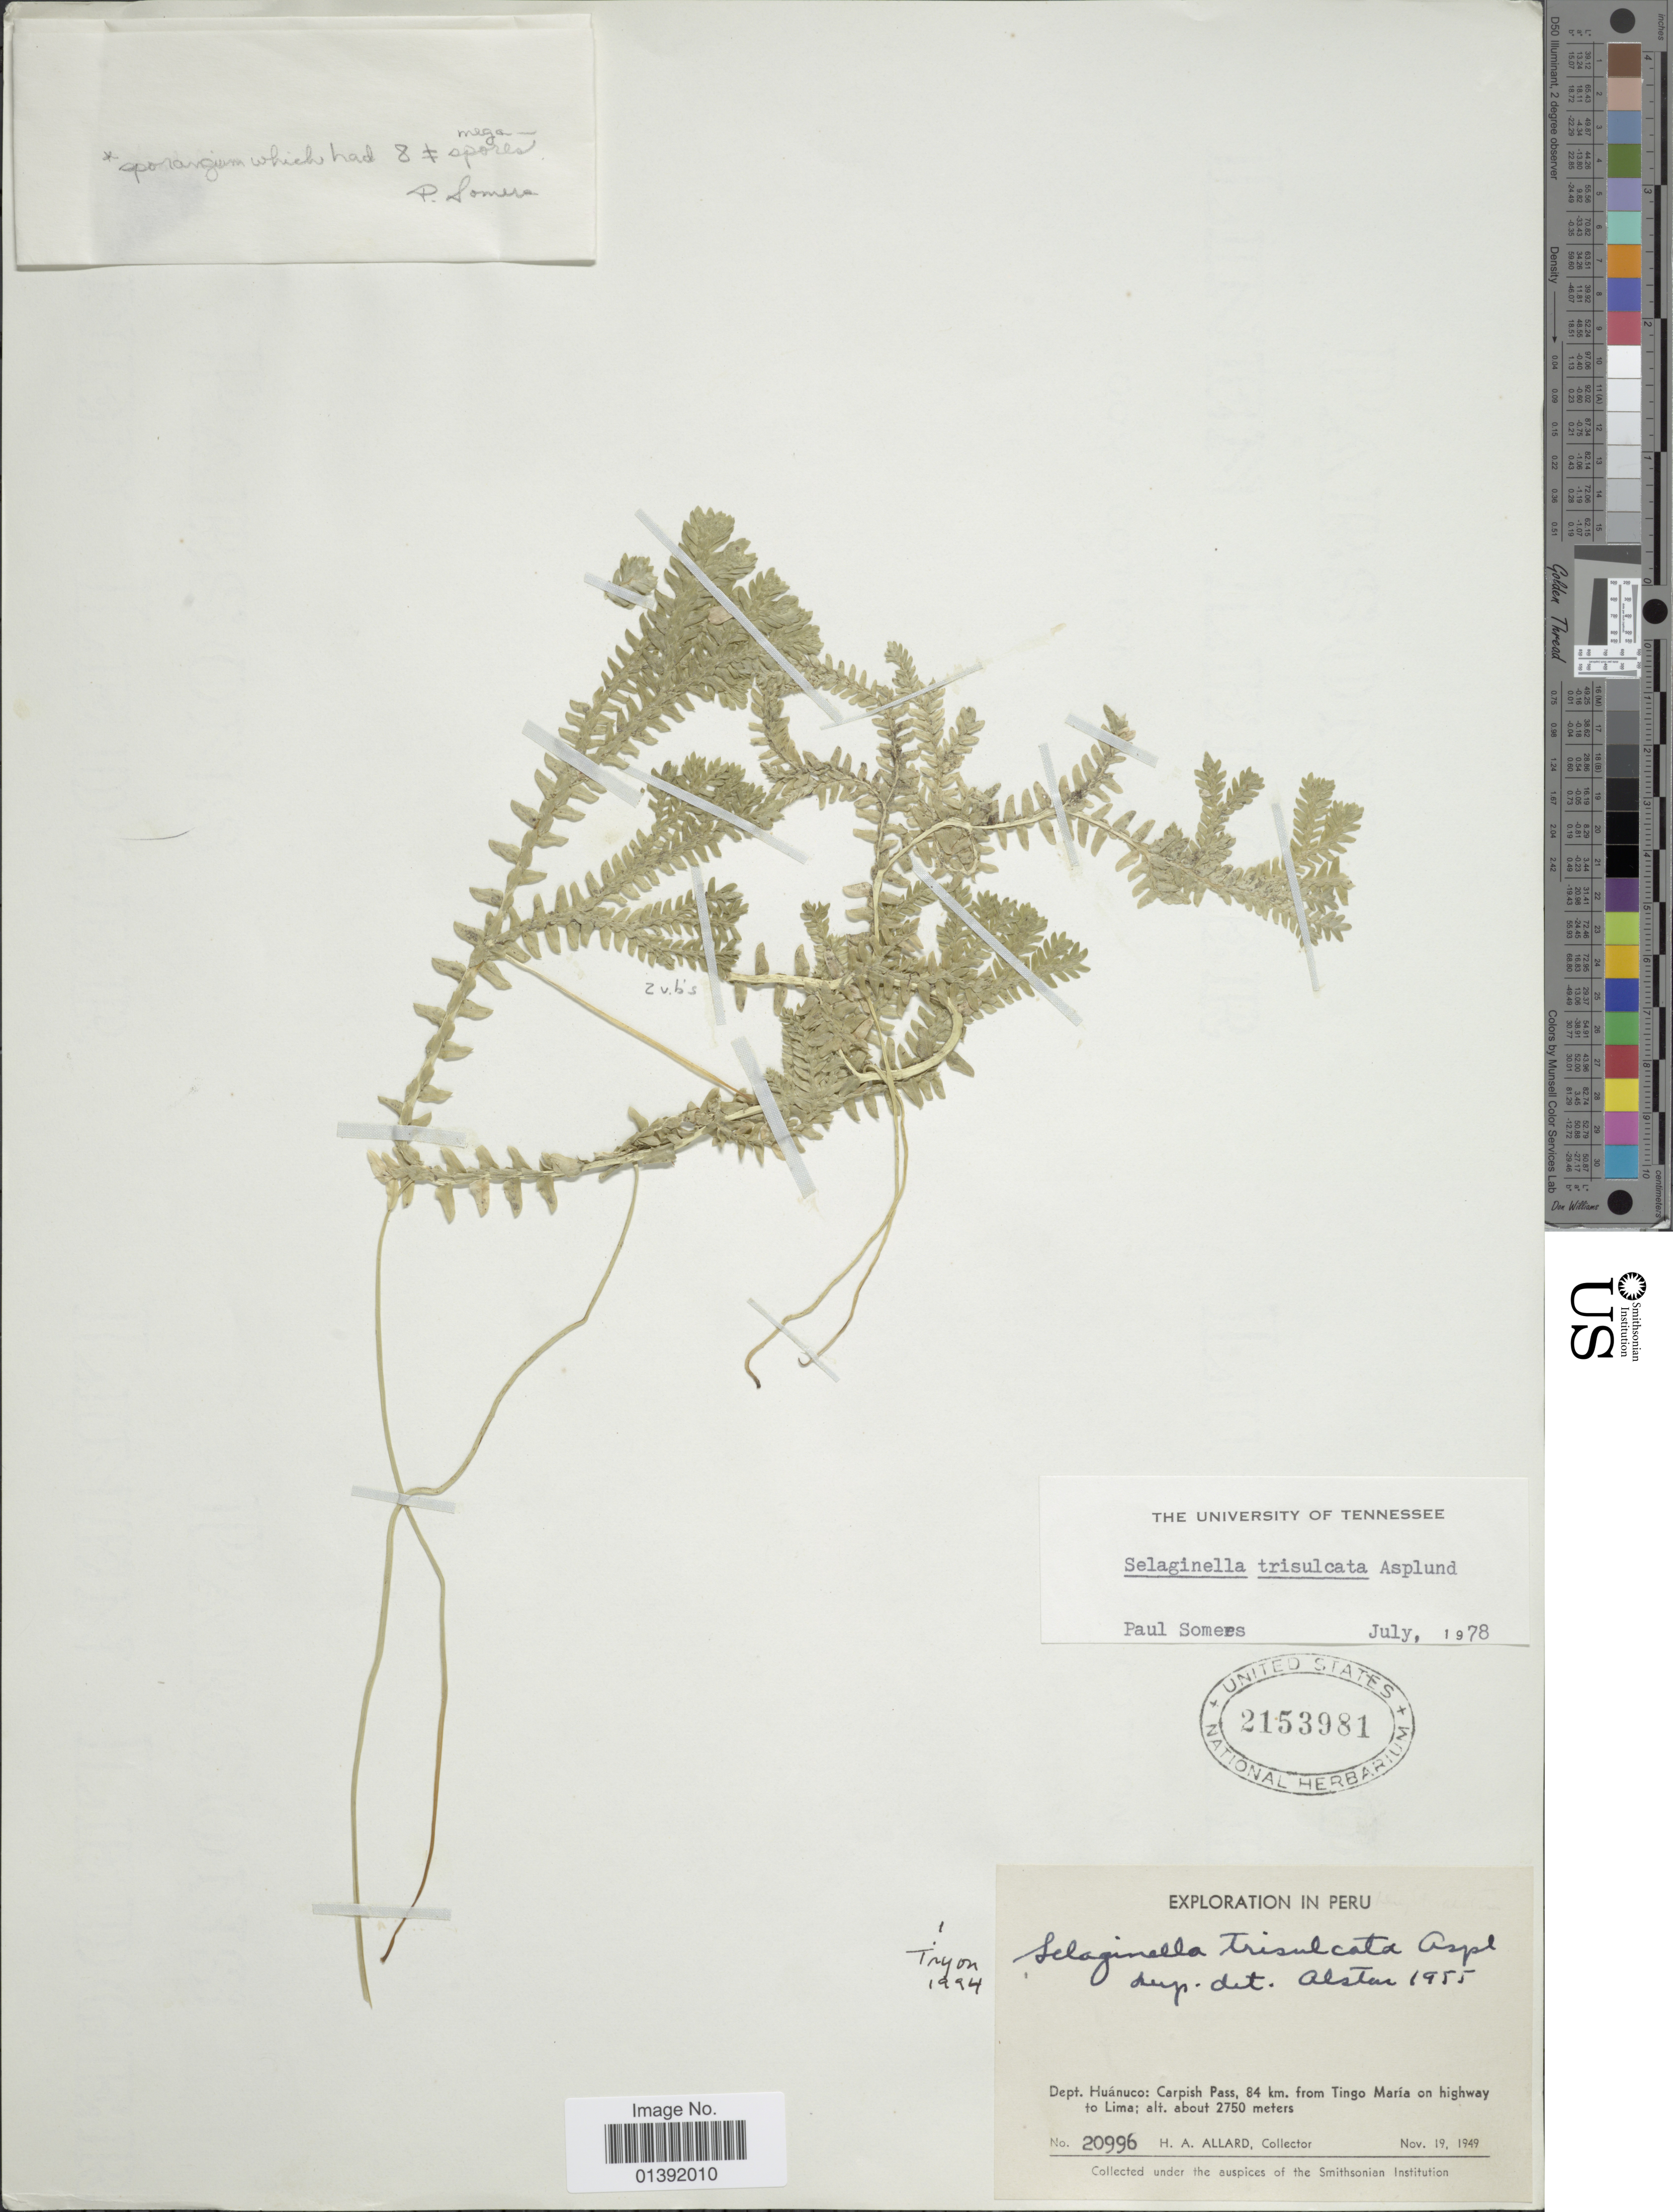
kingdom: Plantae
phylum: Tracheophyta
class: Lycopodiopsida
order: Selaginellales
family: Selaginellaceae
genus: Selaginella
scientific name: Selaginella trisulcata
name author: Aspl.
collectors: H. A. Allard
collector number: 20996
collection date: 1949-11-19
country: Peru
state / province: Huánuco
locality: Carpish Pass, 84 km from Tingo Maria on highway to Lima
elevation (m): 2750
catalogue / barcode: US 2153981